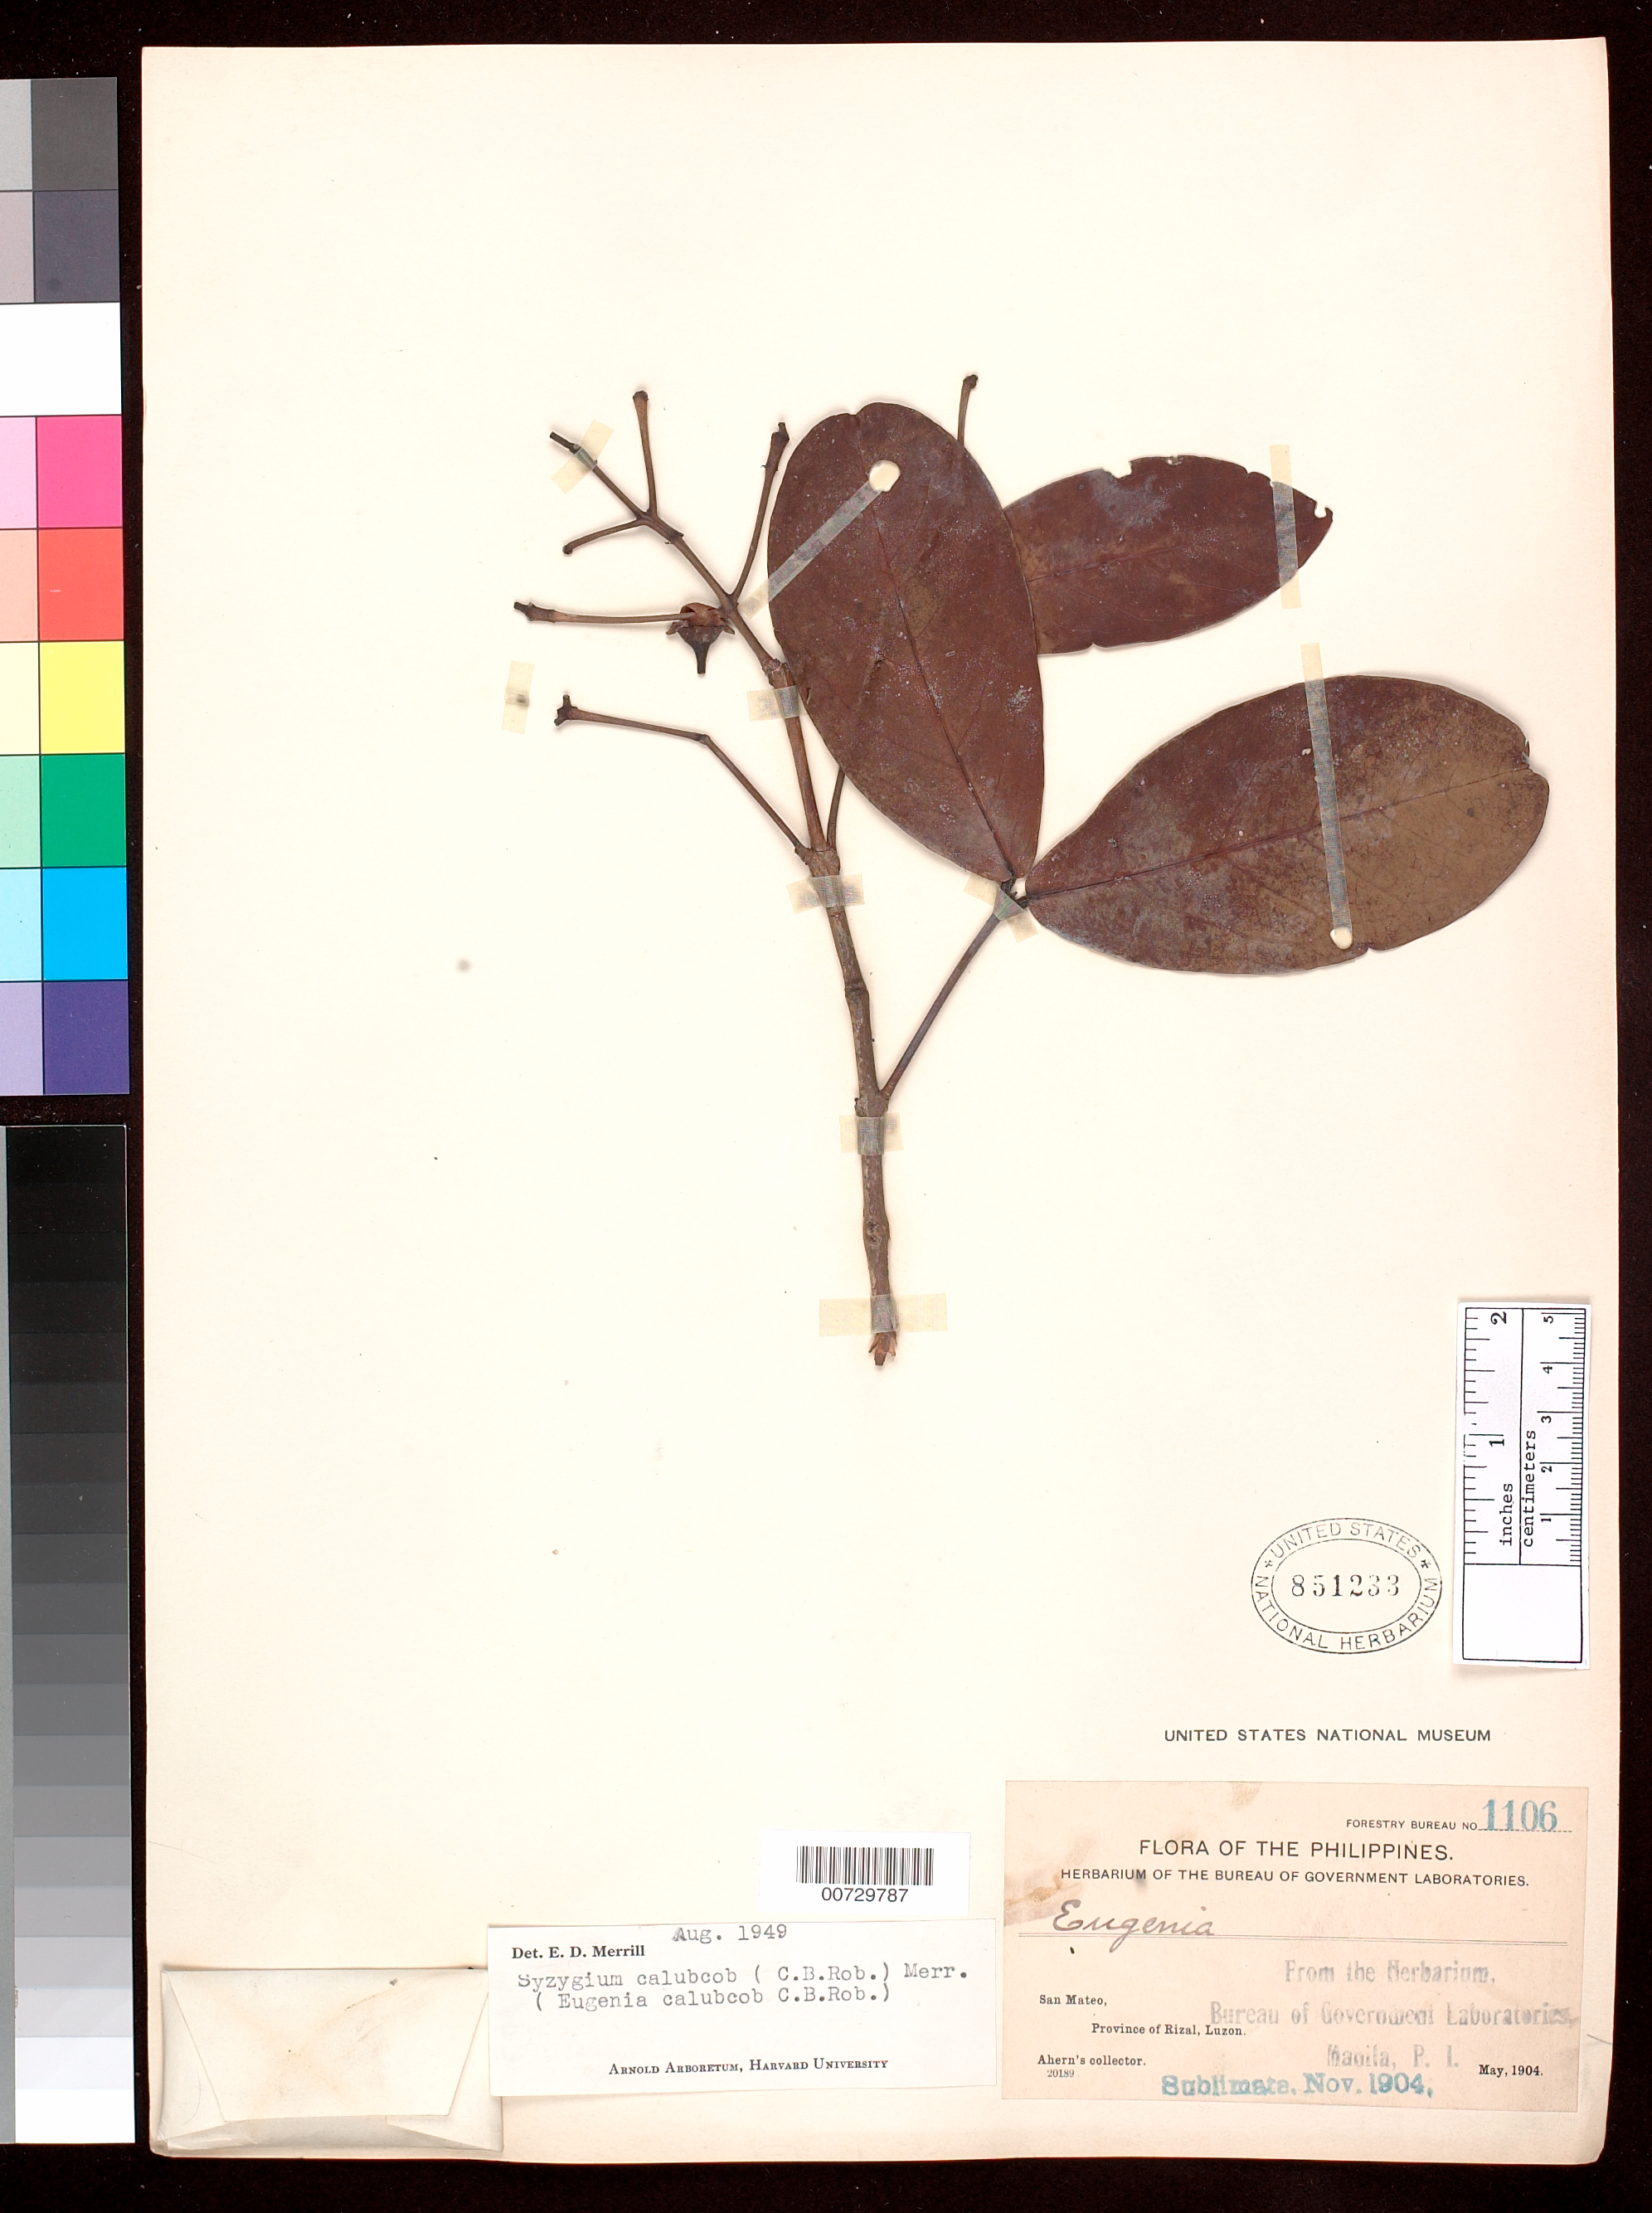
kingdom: Plantae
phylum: Tracheophyta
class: Magnoliopsida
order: Myrtales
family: Myrtaceae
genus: Syzygium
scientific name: Syzygium calubcob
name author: (C.B. Rob.) Merr.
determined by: Merrill, Elmer D.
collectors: Ahern's collector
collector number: For. Bur. 1106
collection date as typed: May 1904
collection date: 1904-05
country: Philippines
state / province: Calabarzon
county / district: Rizal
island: Luzon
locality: San Mateo.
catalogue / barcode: US 851233